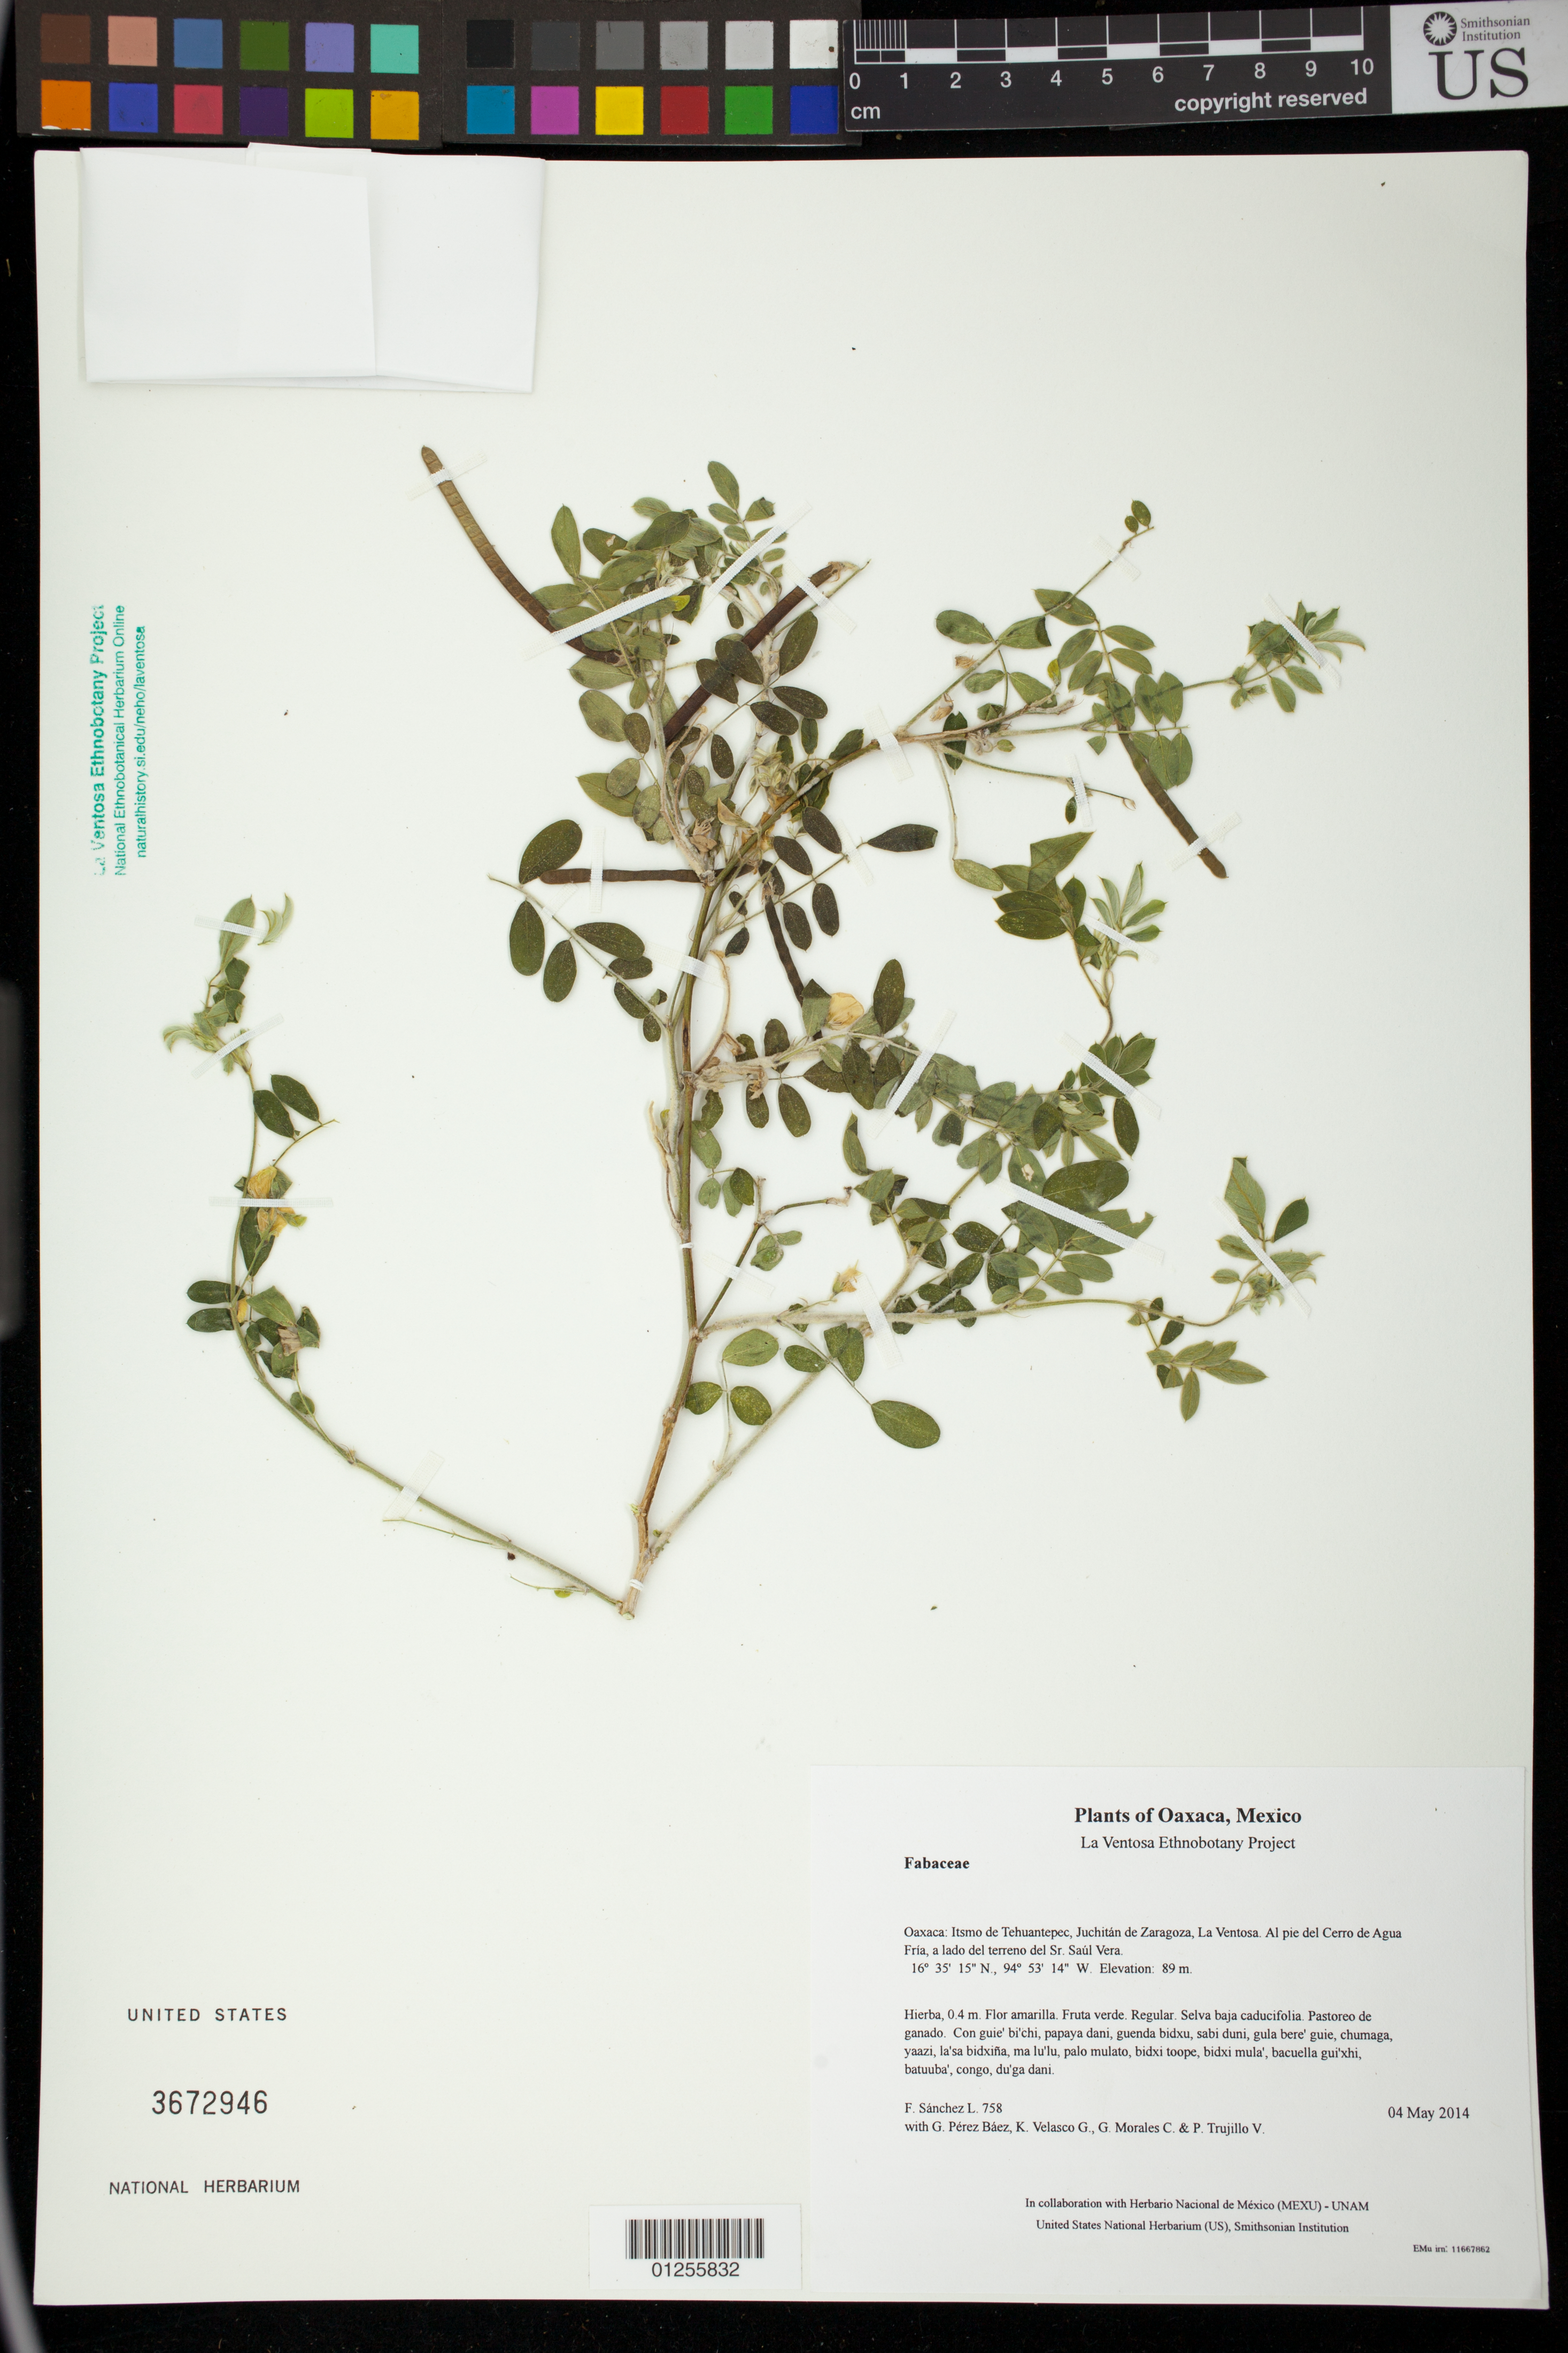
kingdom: Plantae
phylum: Tracheophyta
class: Magnoliopsida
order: Fabales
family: Fabaceae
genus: Coursetia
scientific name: Coursetia caribaea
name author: (Jacq.) Lavin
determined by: Radosavljevic, Aleksandar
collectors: F. Sánchez L., G. Pérez Báez, K. Velasco G., G. Morales C. & P. Trujillo V.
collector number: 758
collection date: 2014-05-04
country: Mexico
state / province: Oaxaca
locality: Itsmo de Tehuantepec, Juchitán de Zaragoza, La Ventosa. Al pie del Cerro de Agua Fría, a lado del terreno del Sr. Saúl Vera.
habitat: Selva baja caducifolia. Pastoreo de ganado.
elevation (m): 89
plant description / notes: MEXU, SERO, US; Guixi bandaga. 0.4 m. Guie' naguchi. Cuaananaxhi naga'. Nuu.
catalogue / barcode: US 3672946